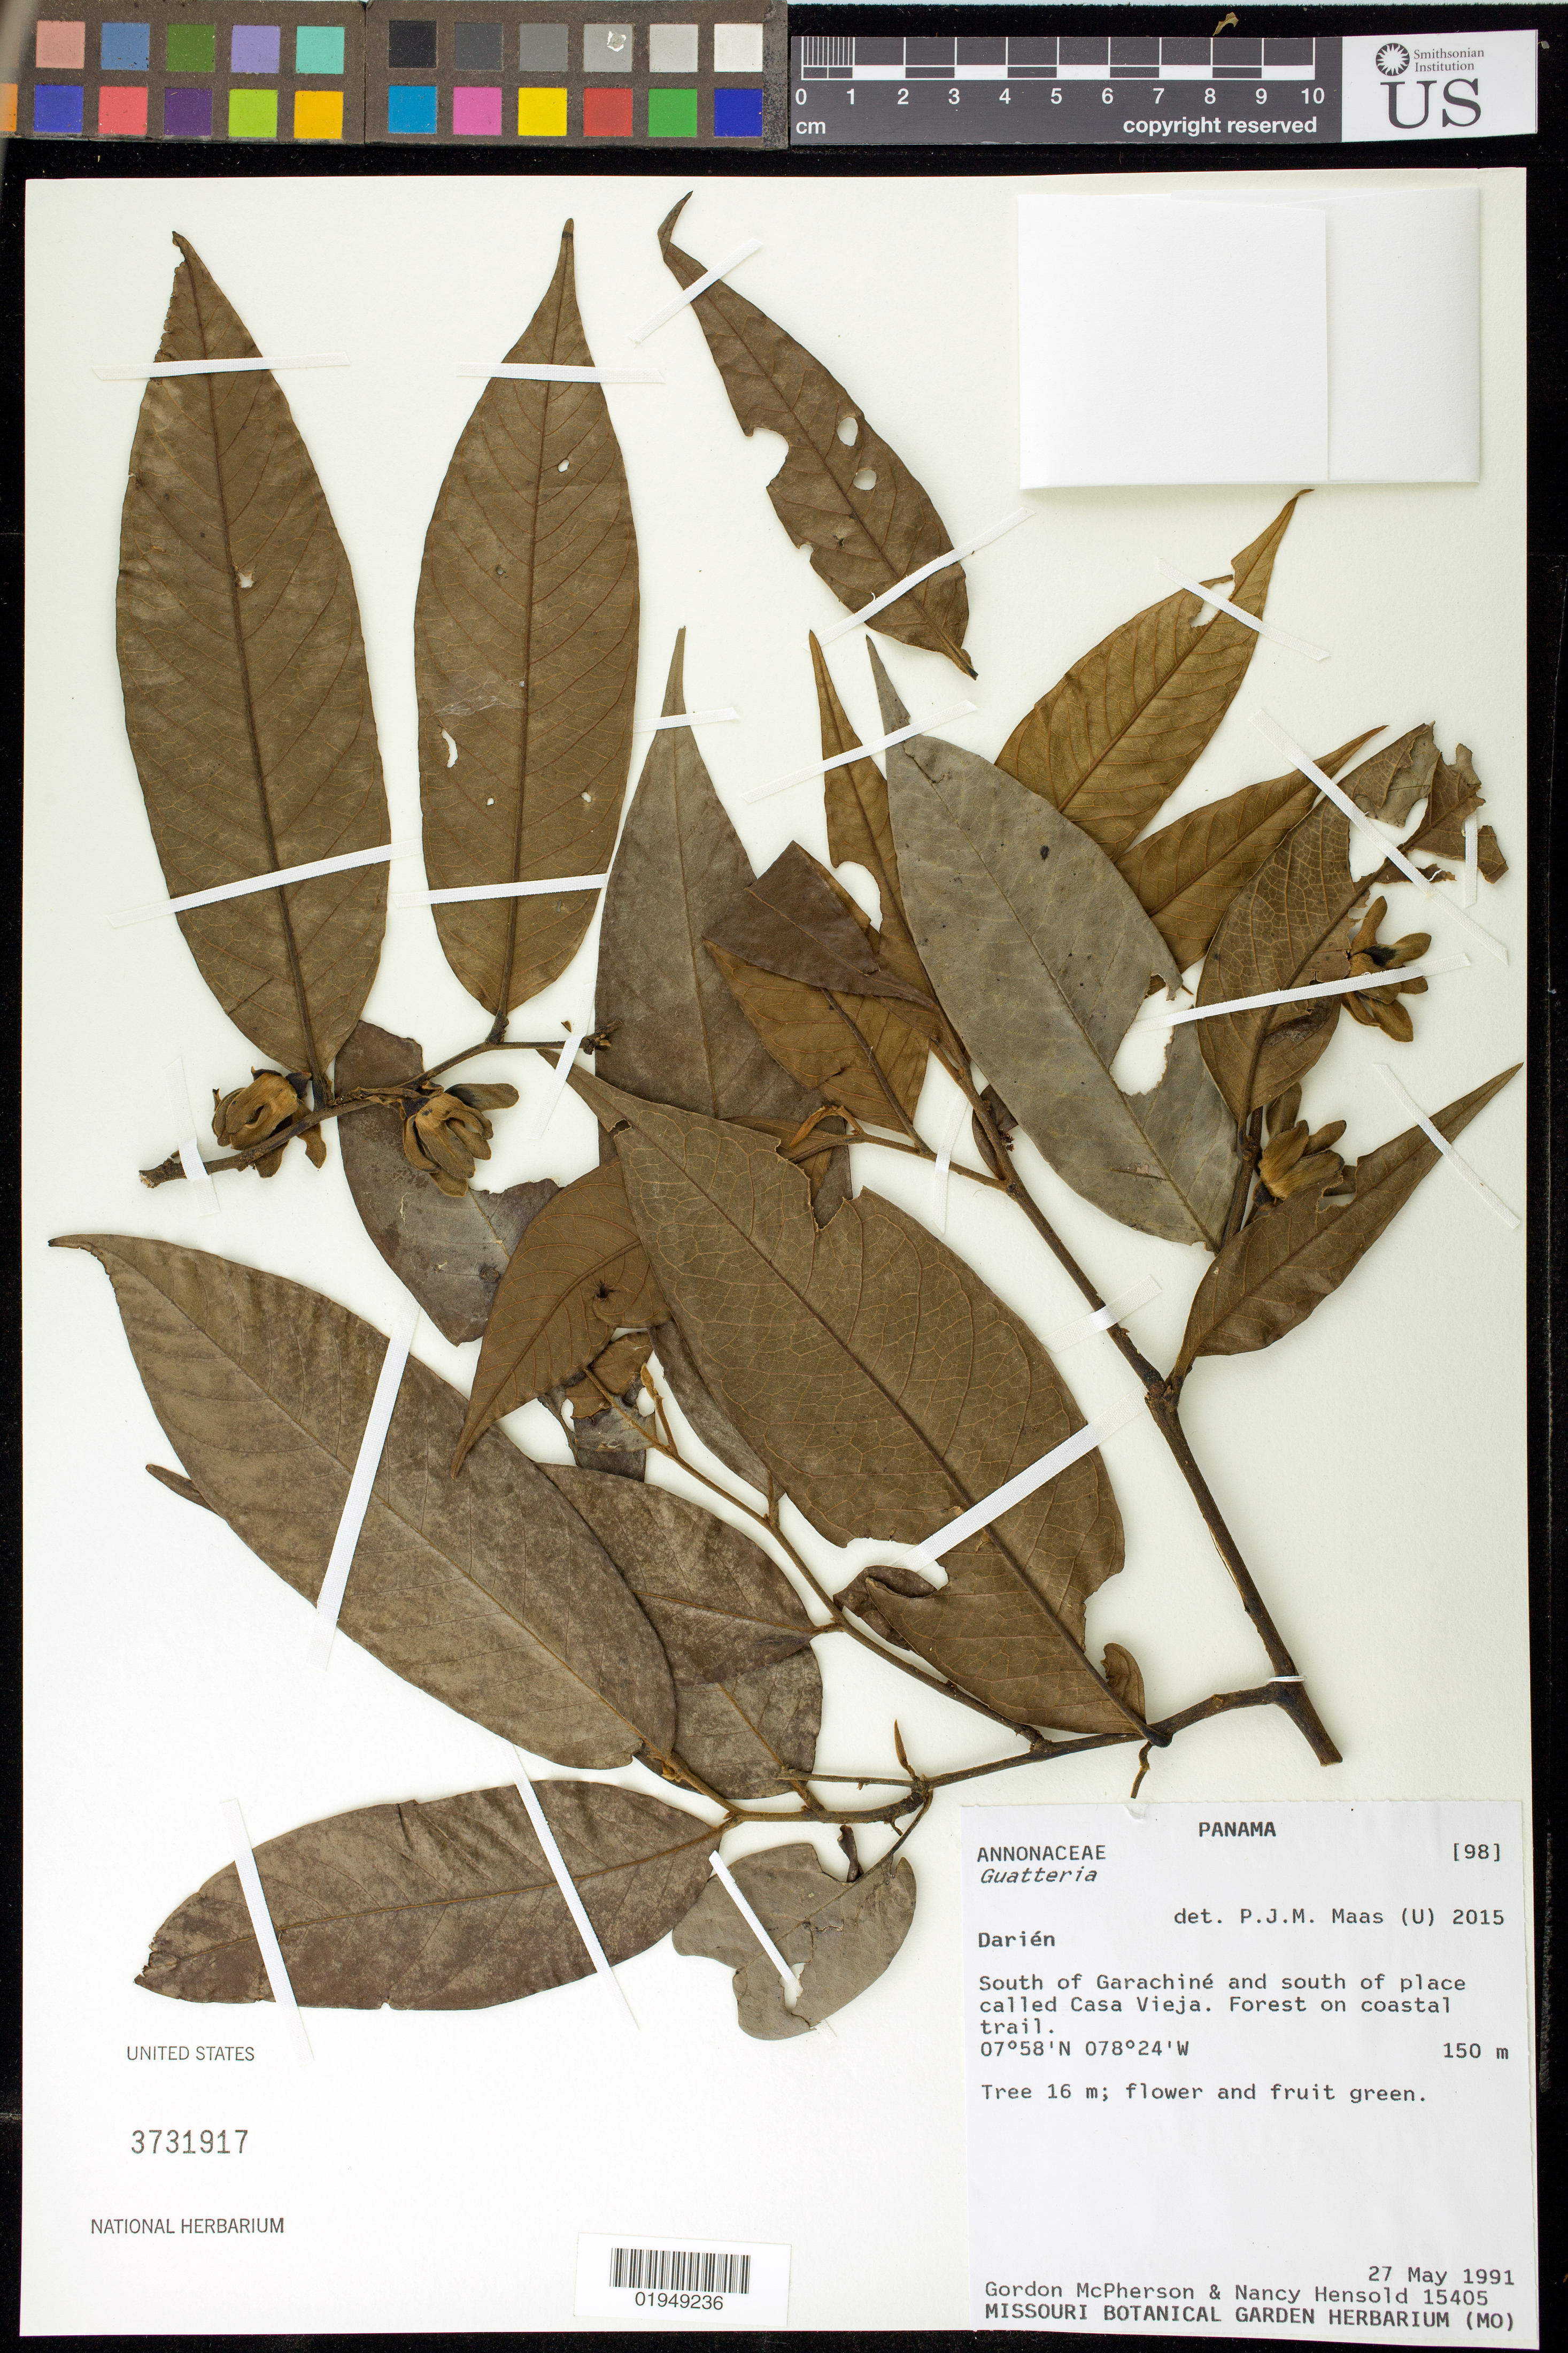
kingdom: Plantae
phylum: Tracheophyta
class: Magnoliopsida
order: Magnoliales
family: Annonaceae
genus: Guatteria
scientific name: Guatteria sp.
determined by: Maas, Paul J. M.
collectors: N. Hensold & G. McPherson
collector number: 15405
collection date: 1991-05-27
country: Panama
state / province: Darién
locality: Prov. Darien: South of Garachiné, and south of Casa Vieja. Coastal trail.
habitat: Forest on coastal trail.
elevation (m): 150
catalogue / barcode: US 3731917